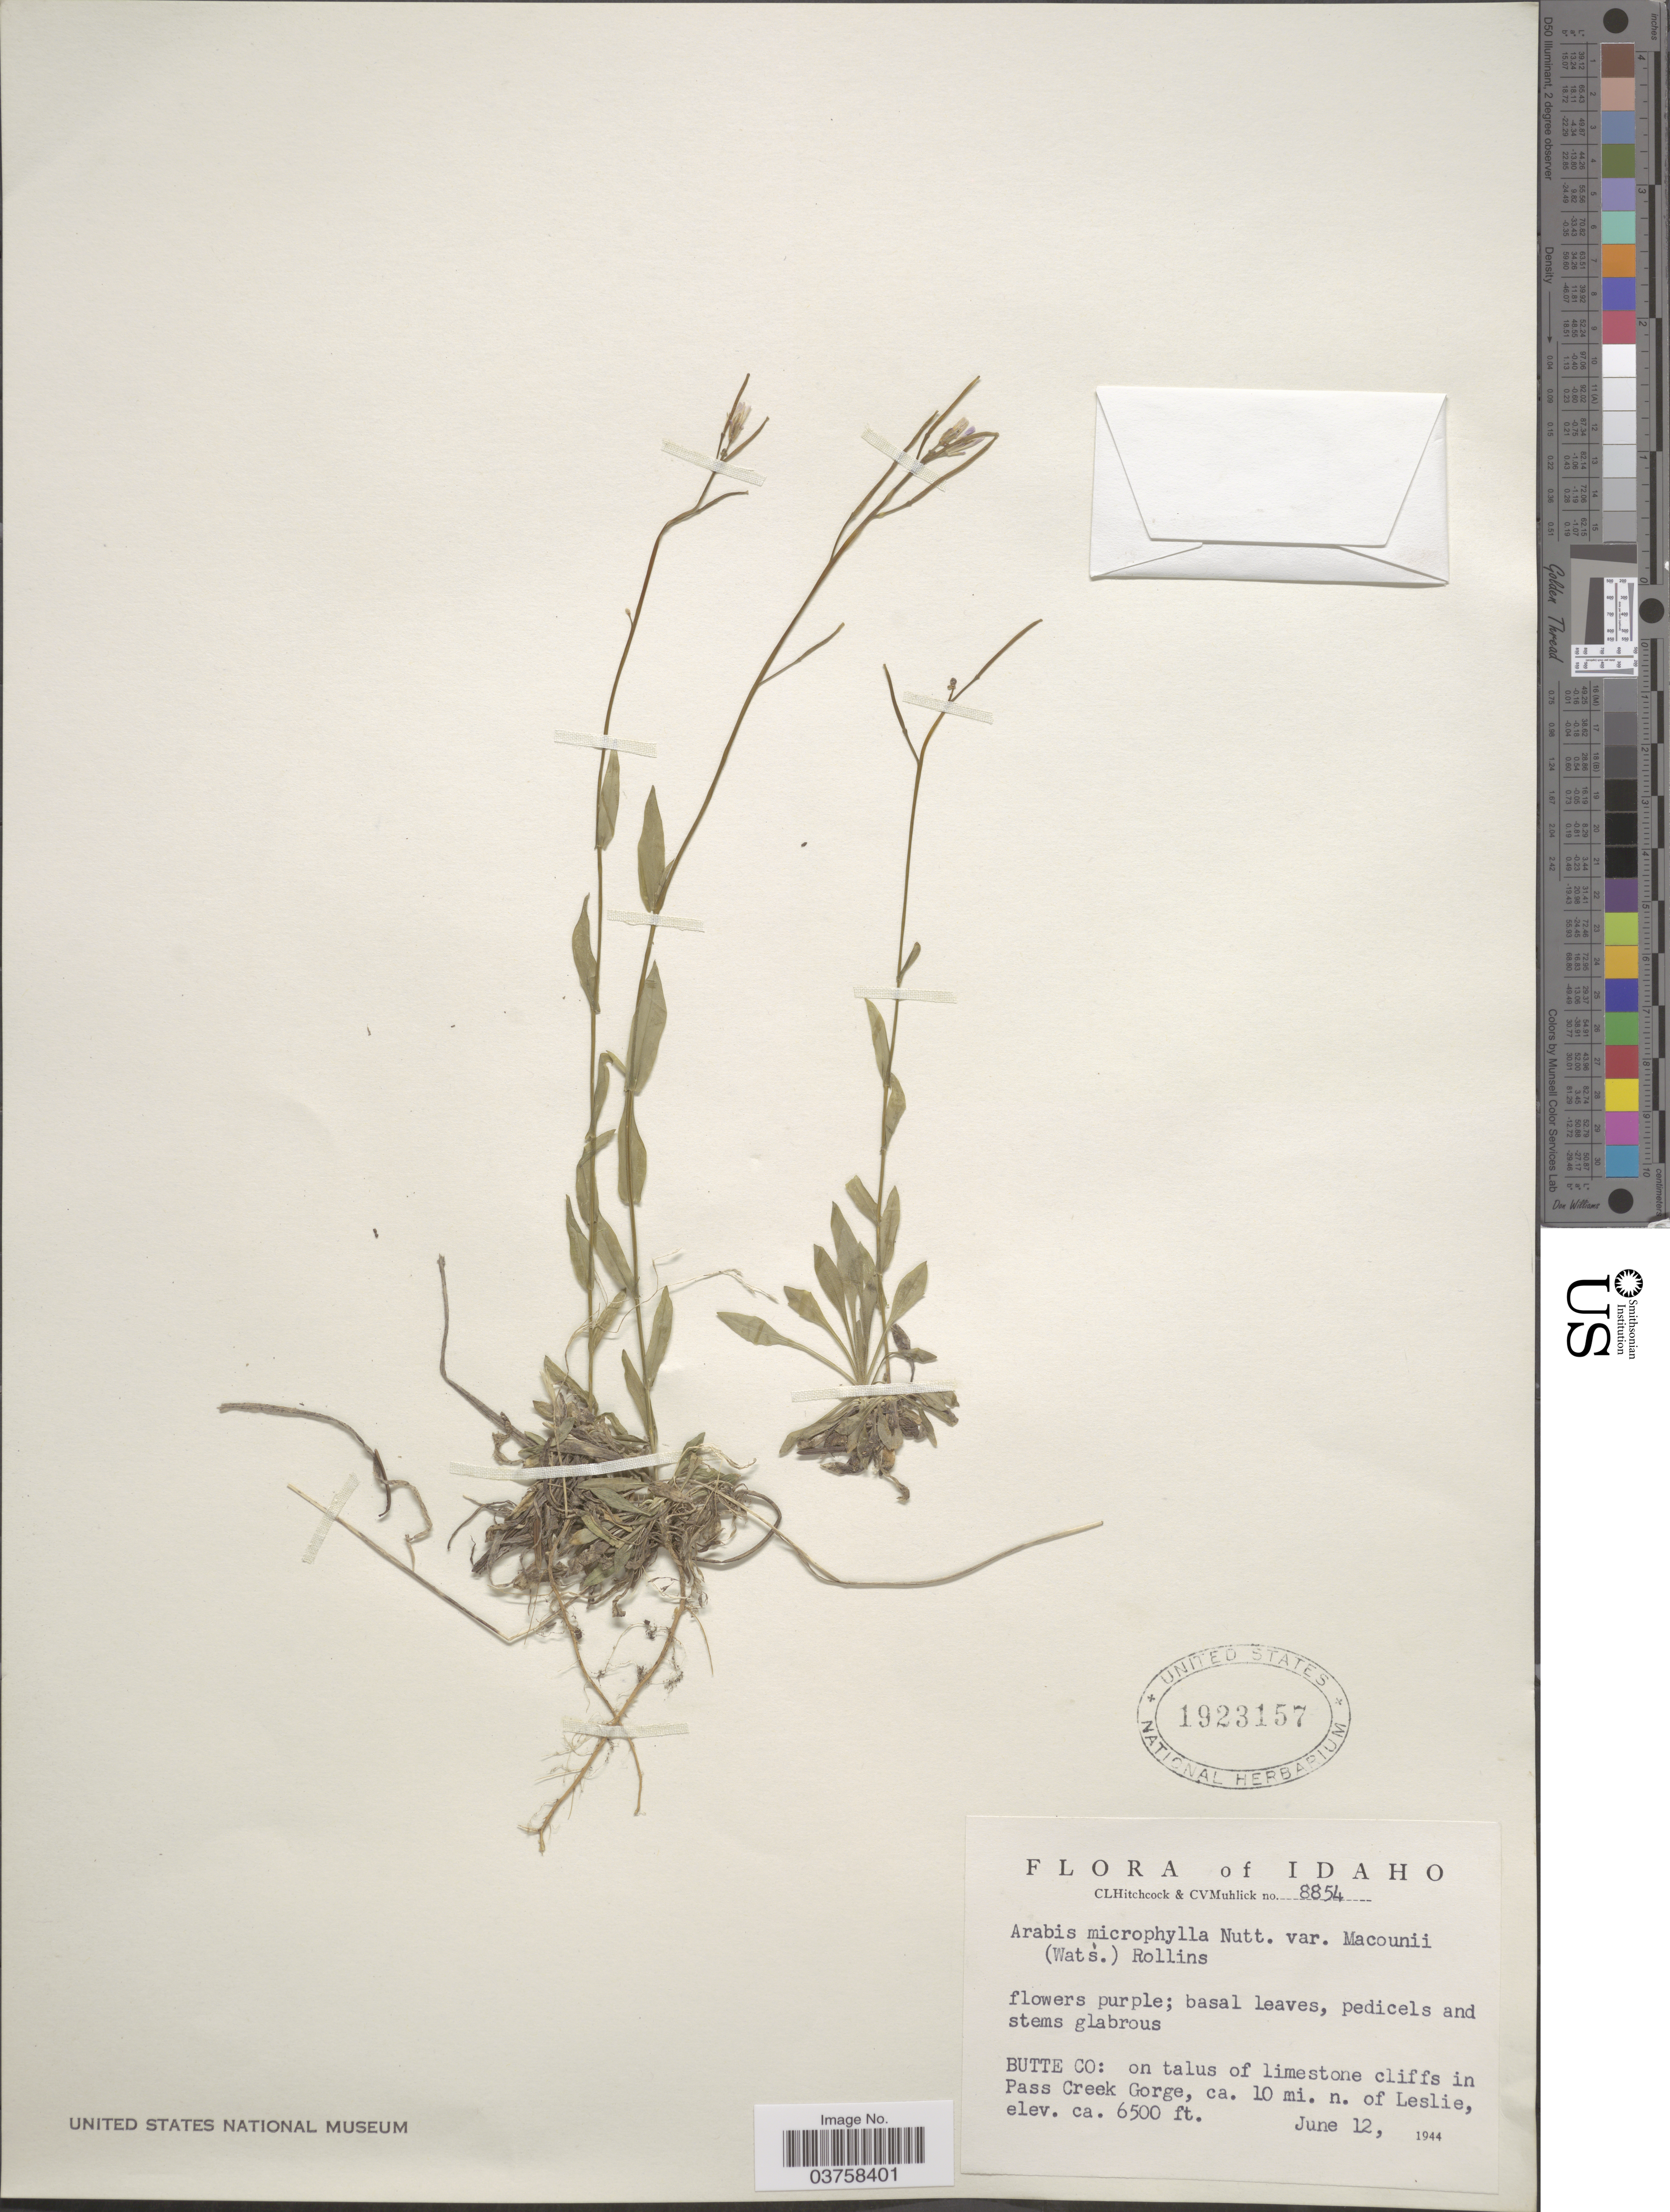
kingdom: Plantae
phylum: Tracheophyta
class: Magnoliopsida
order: Brassicales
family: Brassicaceae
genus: Arabis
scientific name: Arabis microphylla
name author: Nutt.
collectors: C. L. Hitchcock & C. V. Muhlick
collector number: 8854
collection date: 1944-06-12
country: United States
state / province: Idaho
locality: Butte Co: on talus of limestone cliffs in Pass Creek Gorge, ca. 10 mi. n. of Leslie.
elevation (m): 1981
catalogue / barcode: US 1923157